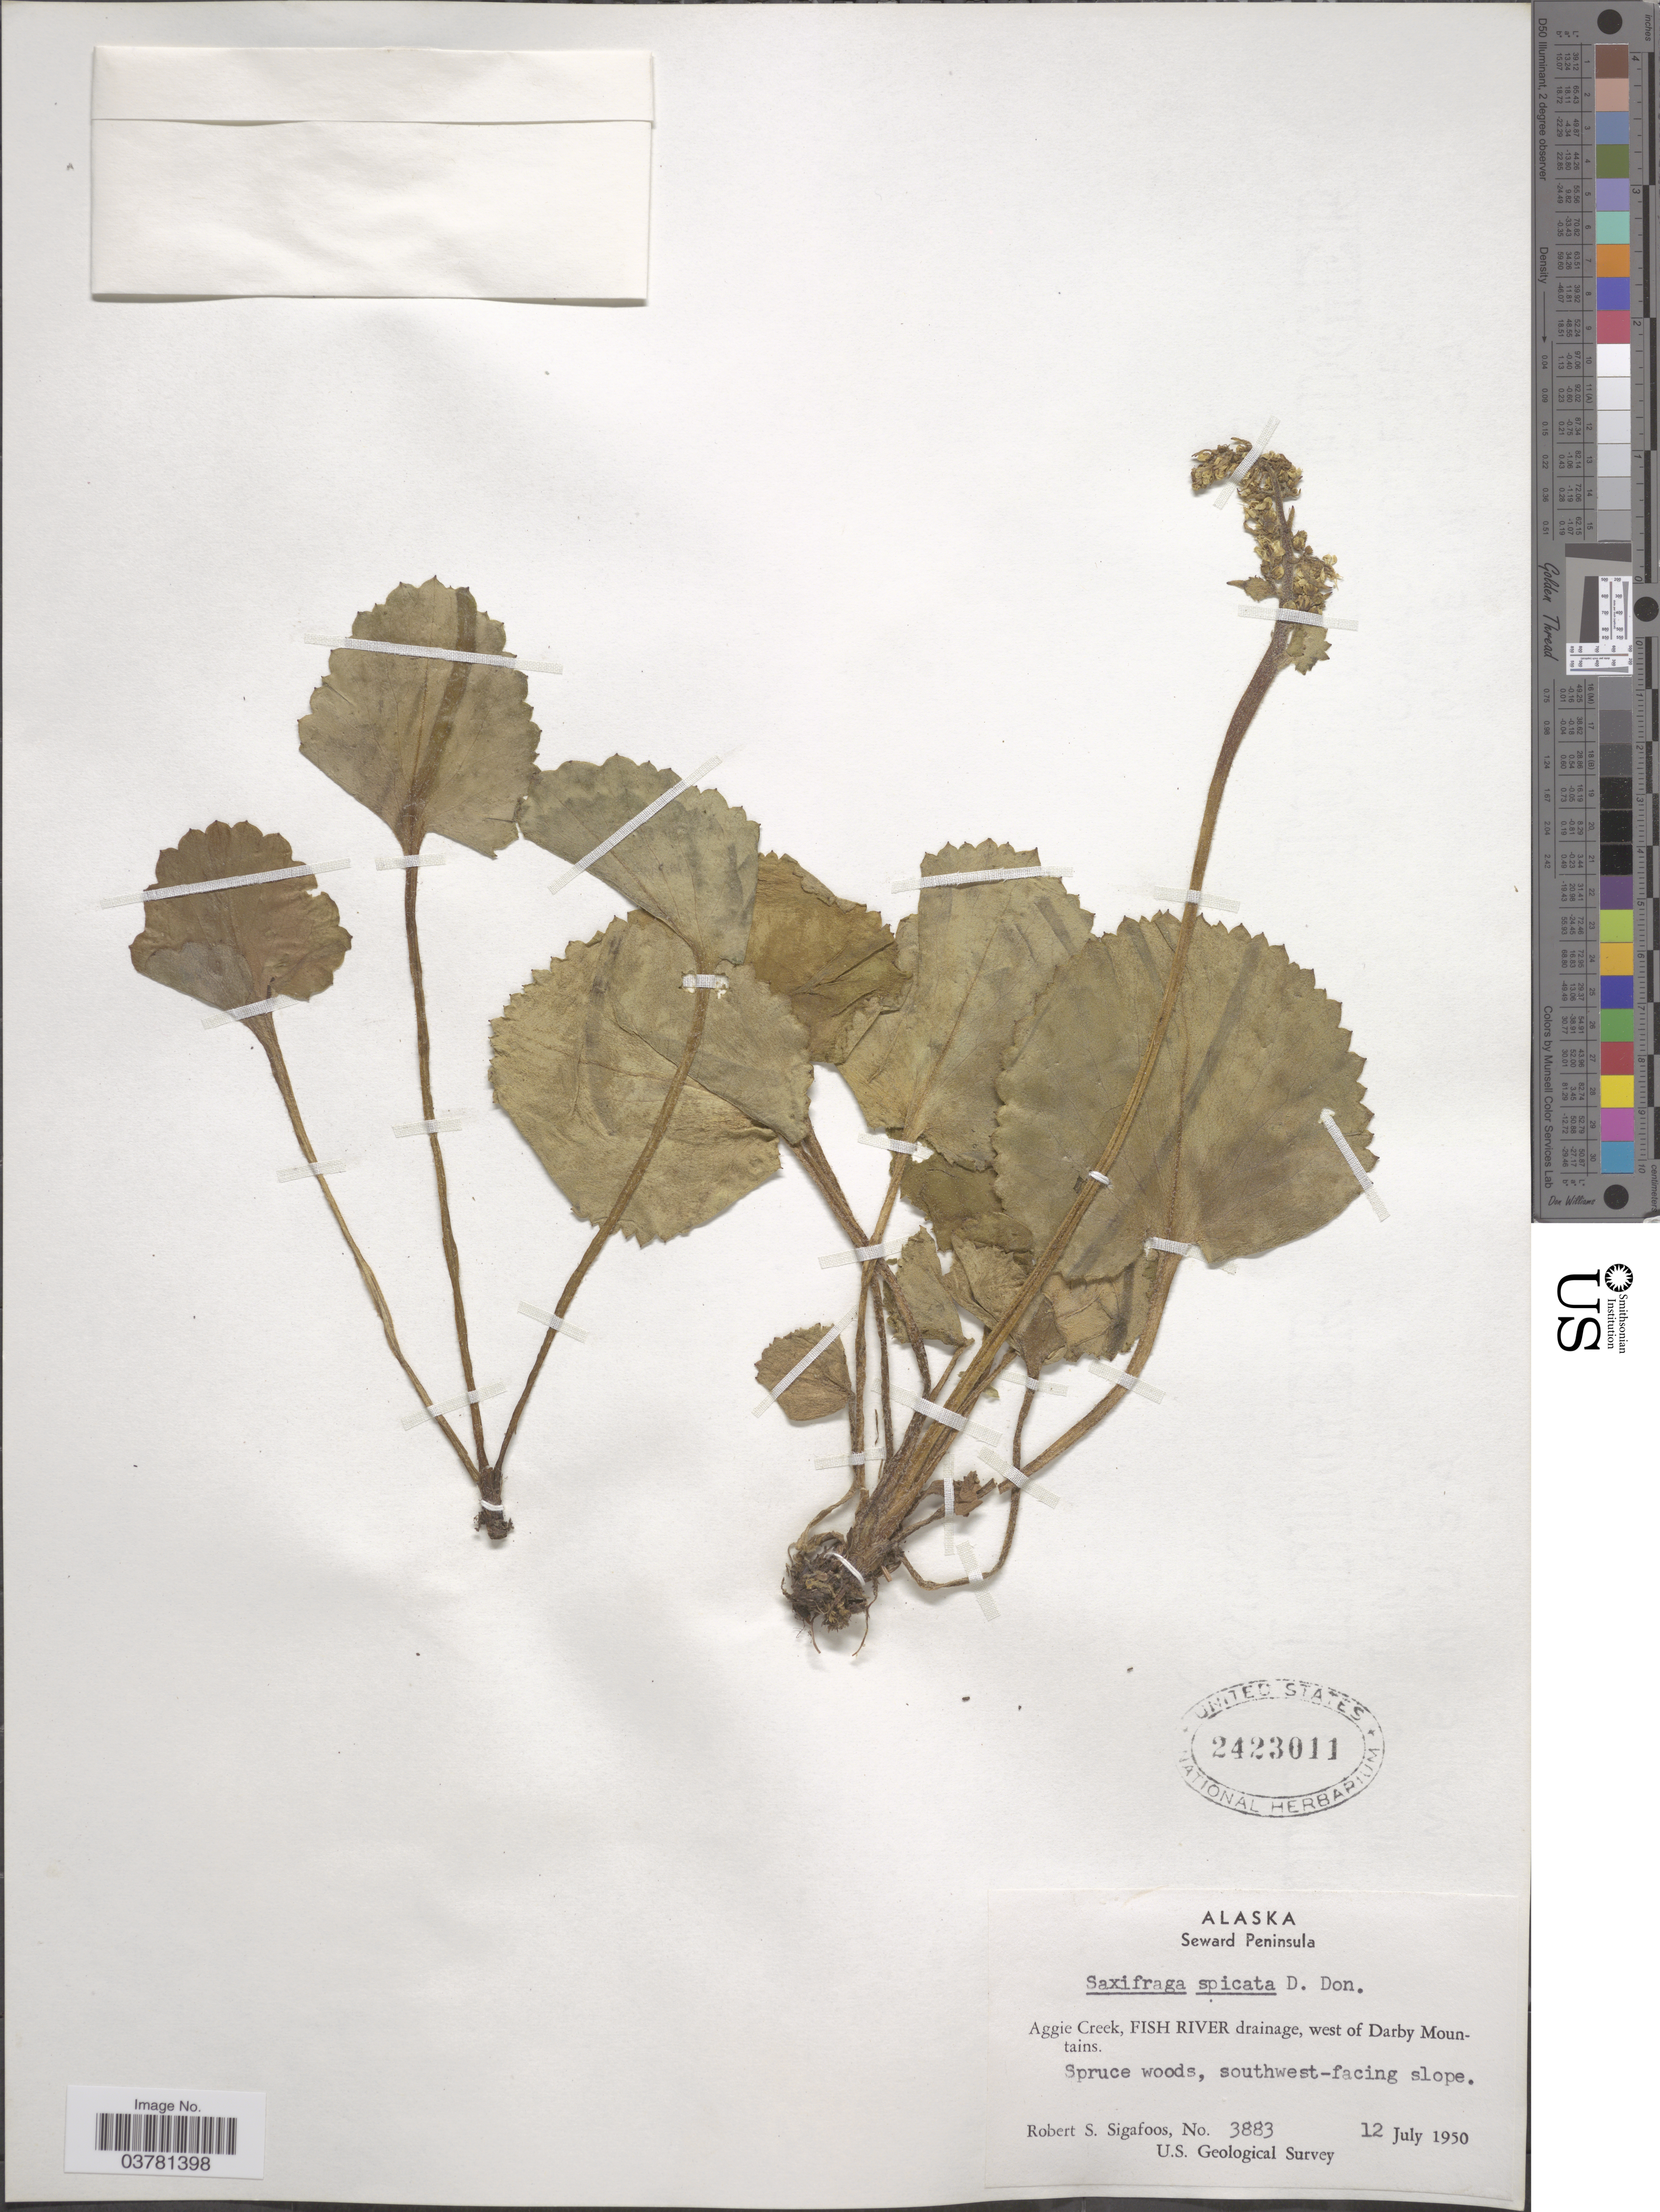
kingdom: Plantae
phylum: Tracheophyta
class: Magnoliopsida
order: Saxifragales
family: Saxifragaceae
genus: Micranthes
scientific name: Micranthes spicata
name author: (D. Don) Small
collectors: R. Sigafoos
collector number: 3883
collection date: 1950-07-12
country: United States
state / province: Alaska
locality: Seward Peninsula. Aggie Creek, Fish River drainage, west of Darby Mountains. Spruce woods, southwest-facing slope. U.S. Geological Survey.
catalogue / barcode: US 2423011